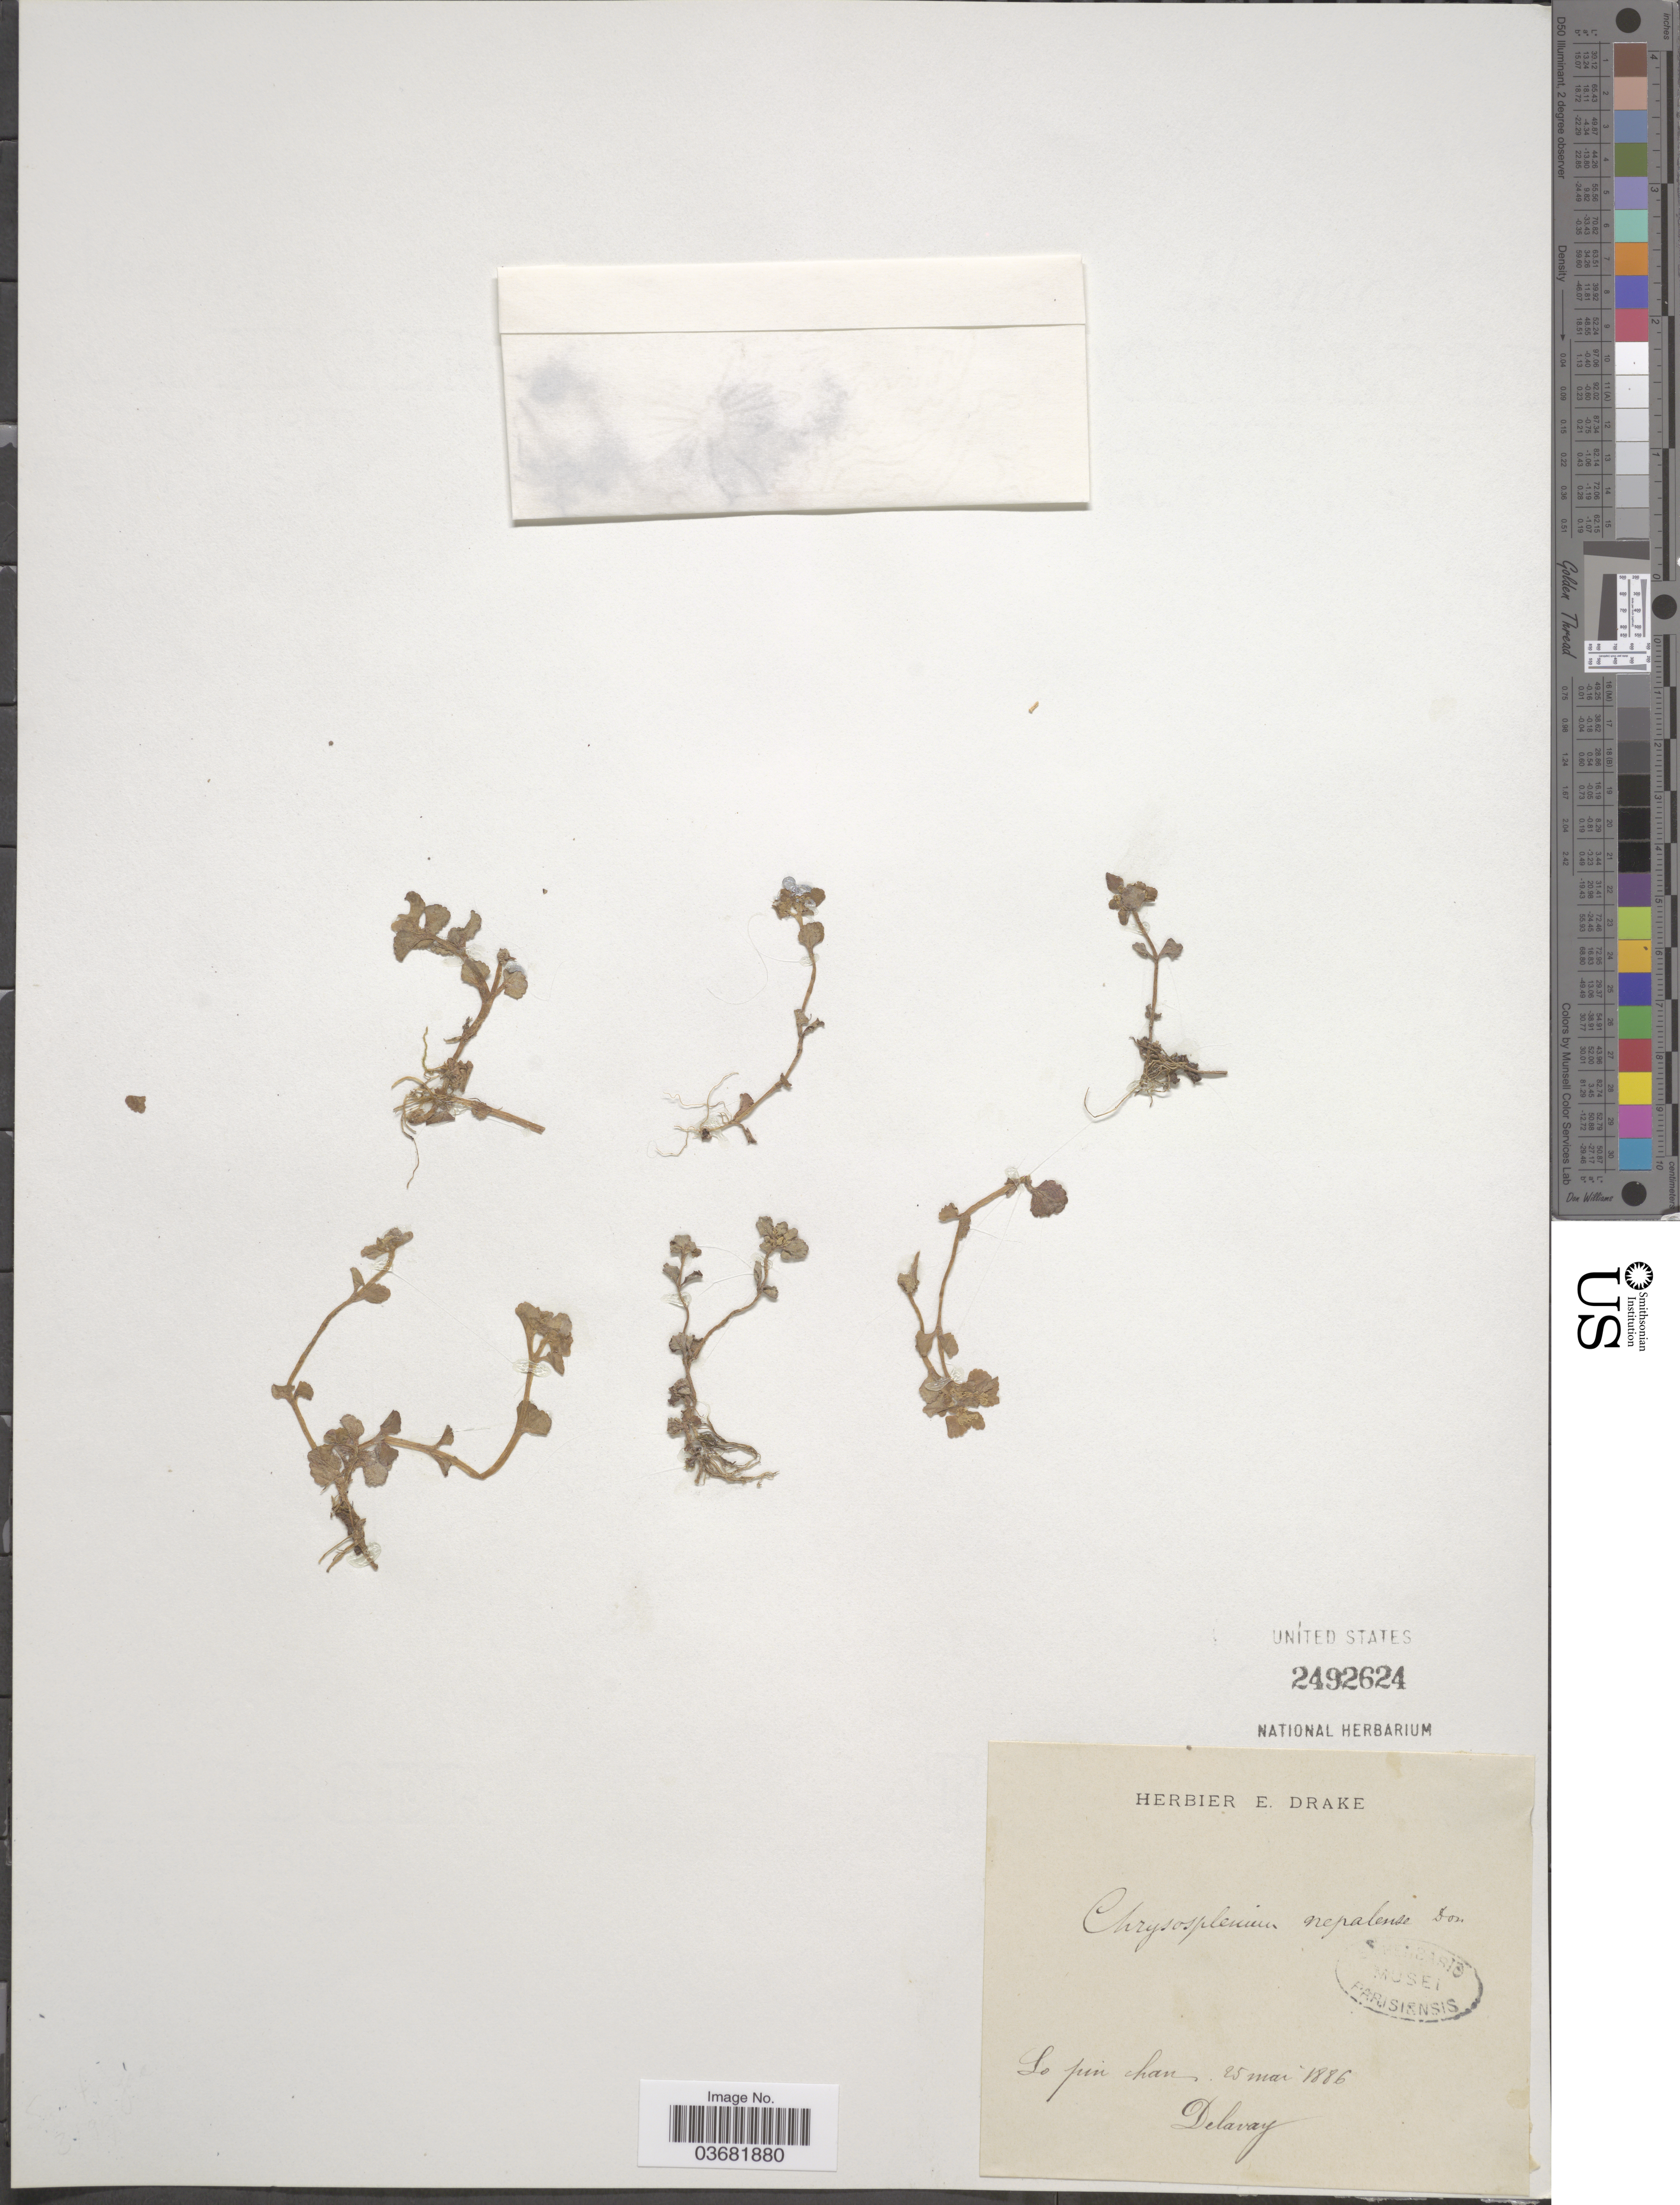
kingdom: Plantae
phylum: Tracheophyta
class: Magnoliopsida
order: Saxifragales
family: Saxifragaceae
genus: Chrysosplenium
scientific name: Chrysosplenium nepalense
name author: D. Don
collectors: Delavay, --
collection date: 1886-05-25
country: China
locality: Lo pin chan.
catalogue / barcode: US 2492624